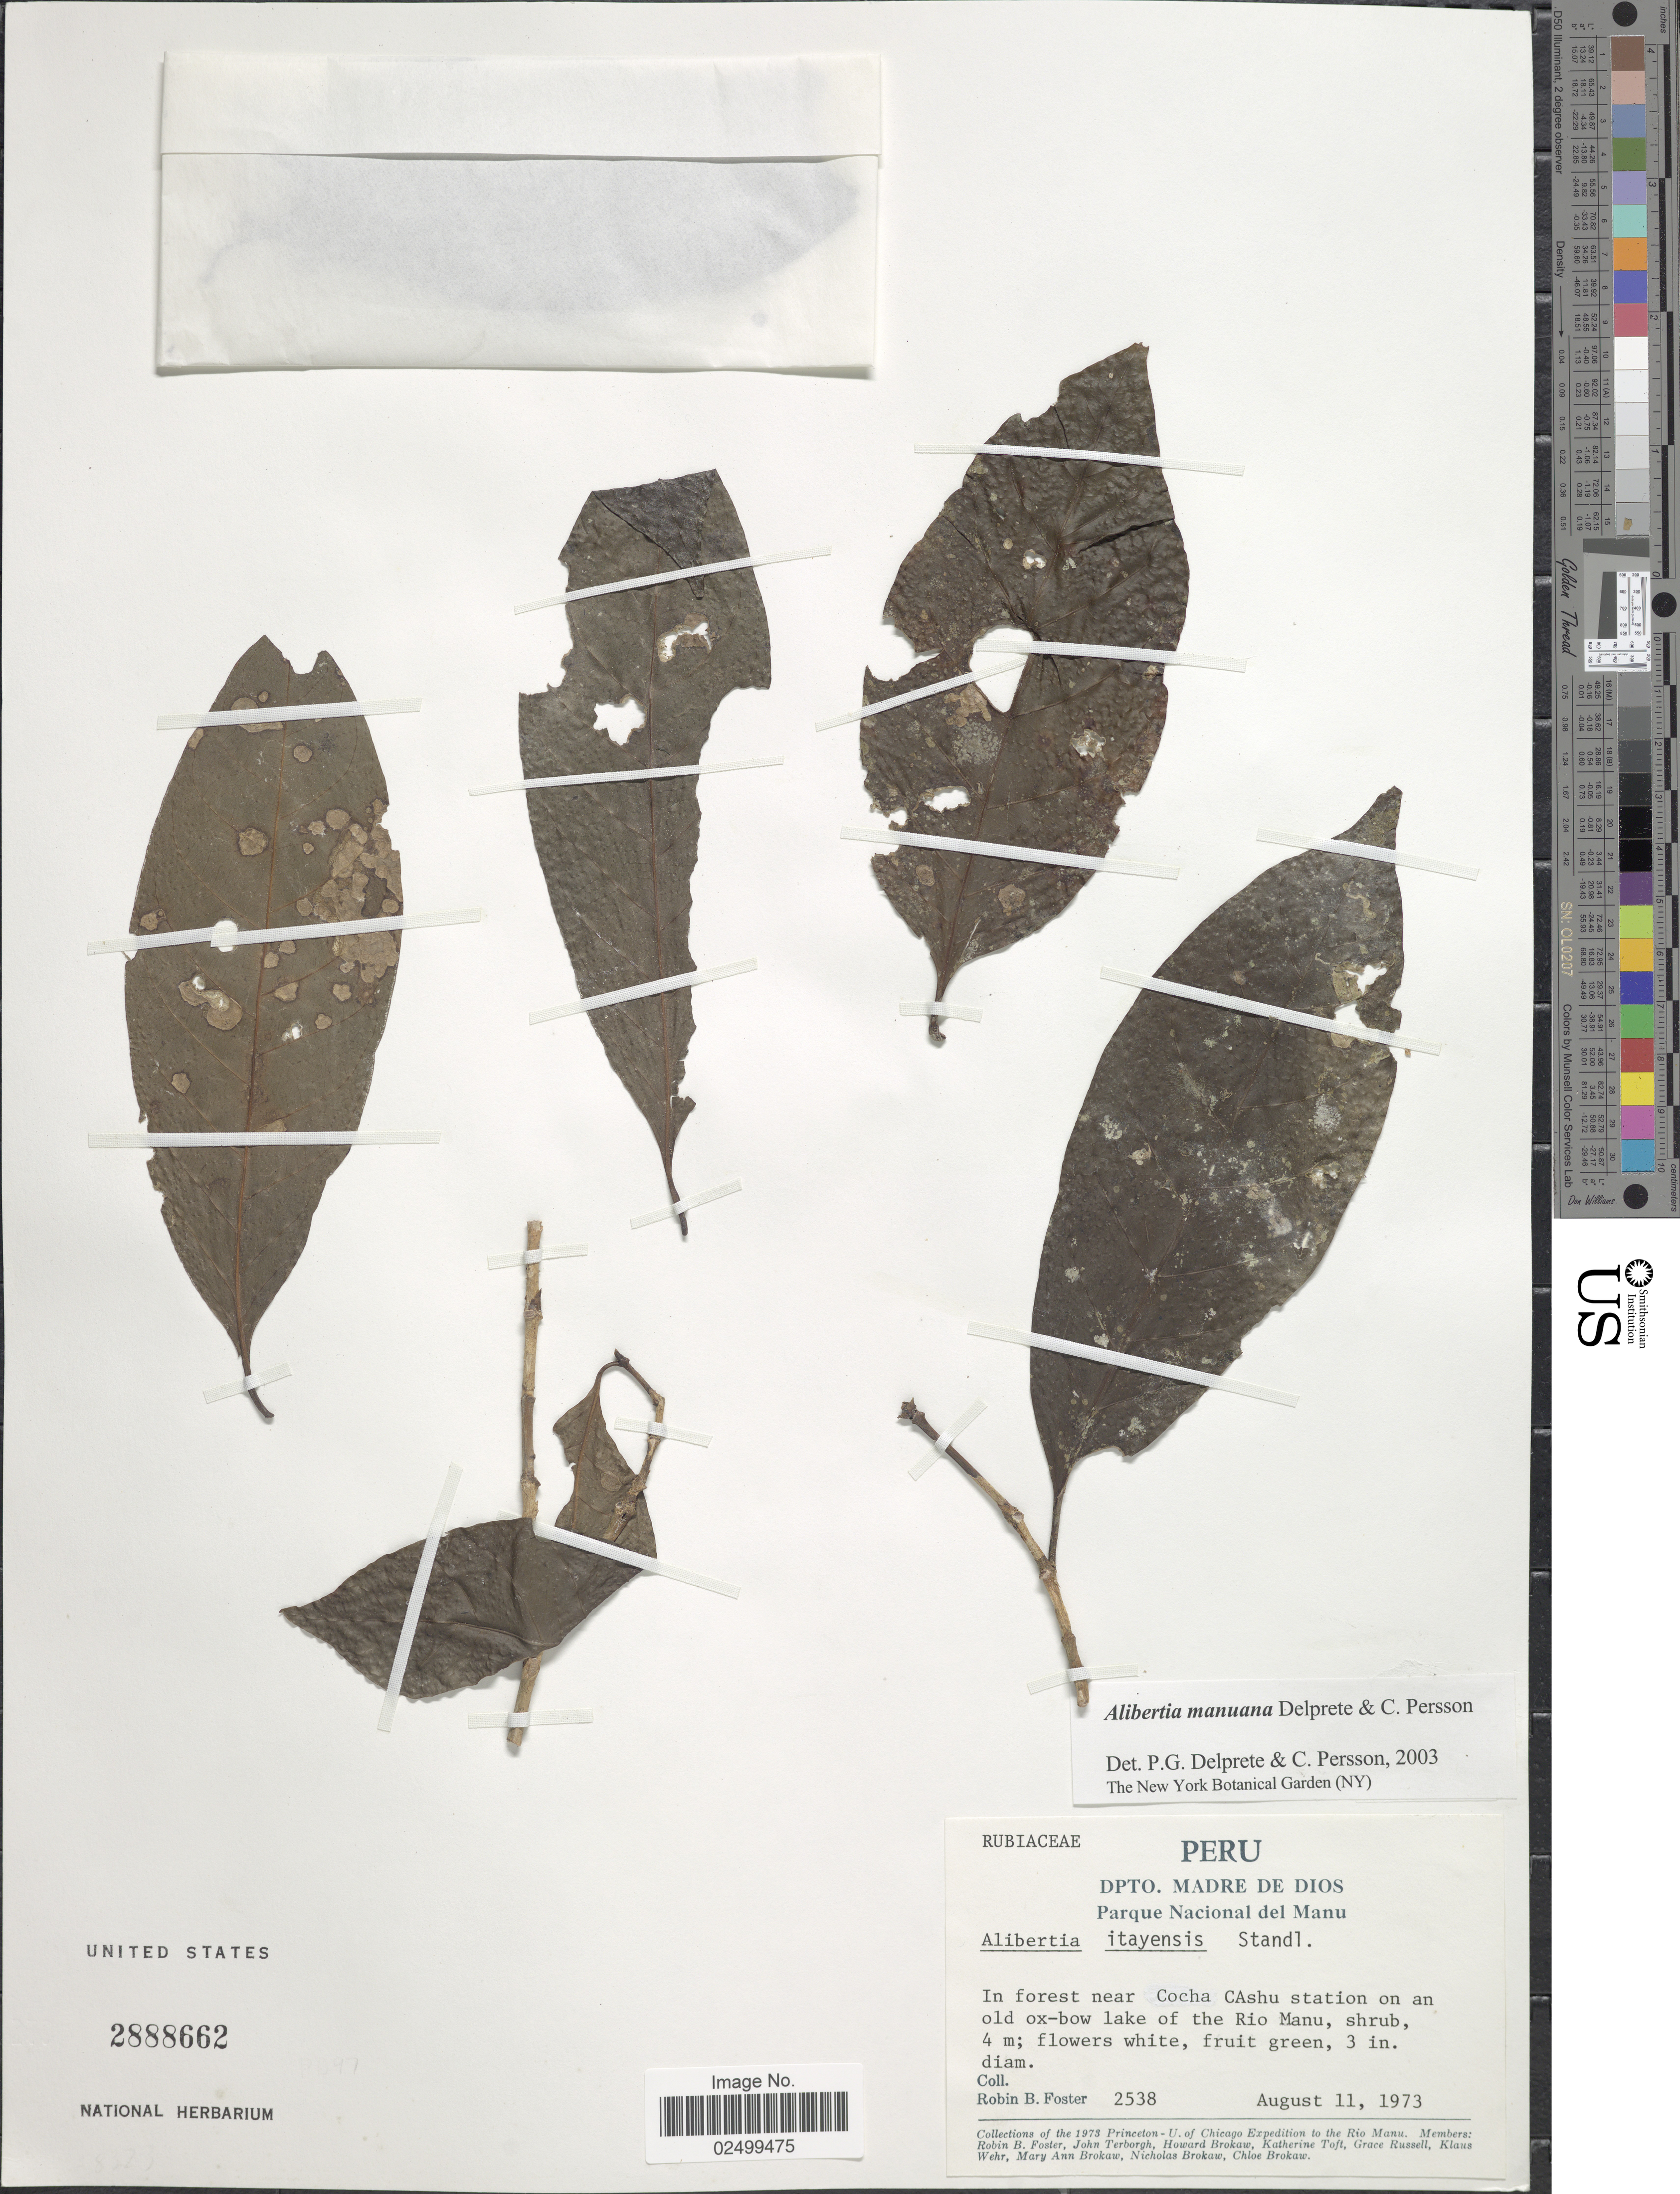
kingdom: Plantae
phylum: Tracheophyta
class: Magnoliopsida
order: Gentianales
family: Rubiaceae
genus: Alibertia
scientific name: Alibertia manuana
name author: Delprete & C.H. Perss.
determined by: Delprete, P. G.; Persson, C. H.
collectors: R. B. Foster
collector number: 2538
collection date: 1973-08-11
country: Peru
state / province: Madre de Dios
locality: Dpto Madre De Dios, Parque Nacional del Manu, In forest near Cocha CAshu station on an old ox-bow lake of the Rio Manu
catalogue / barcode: US 2888662